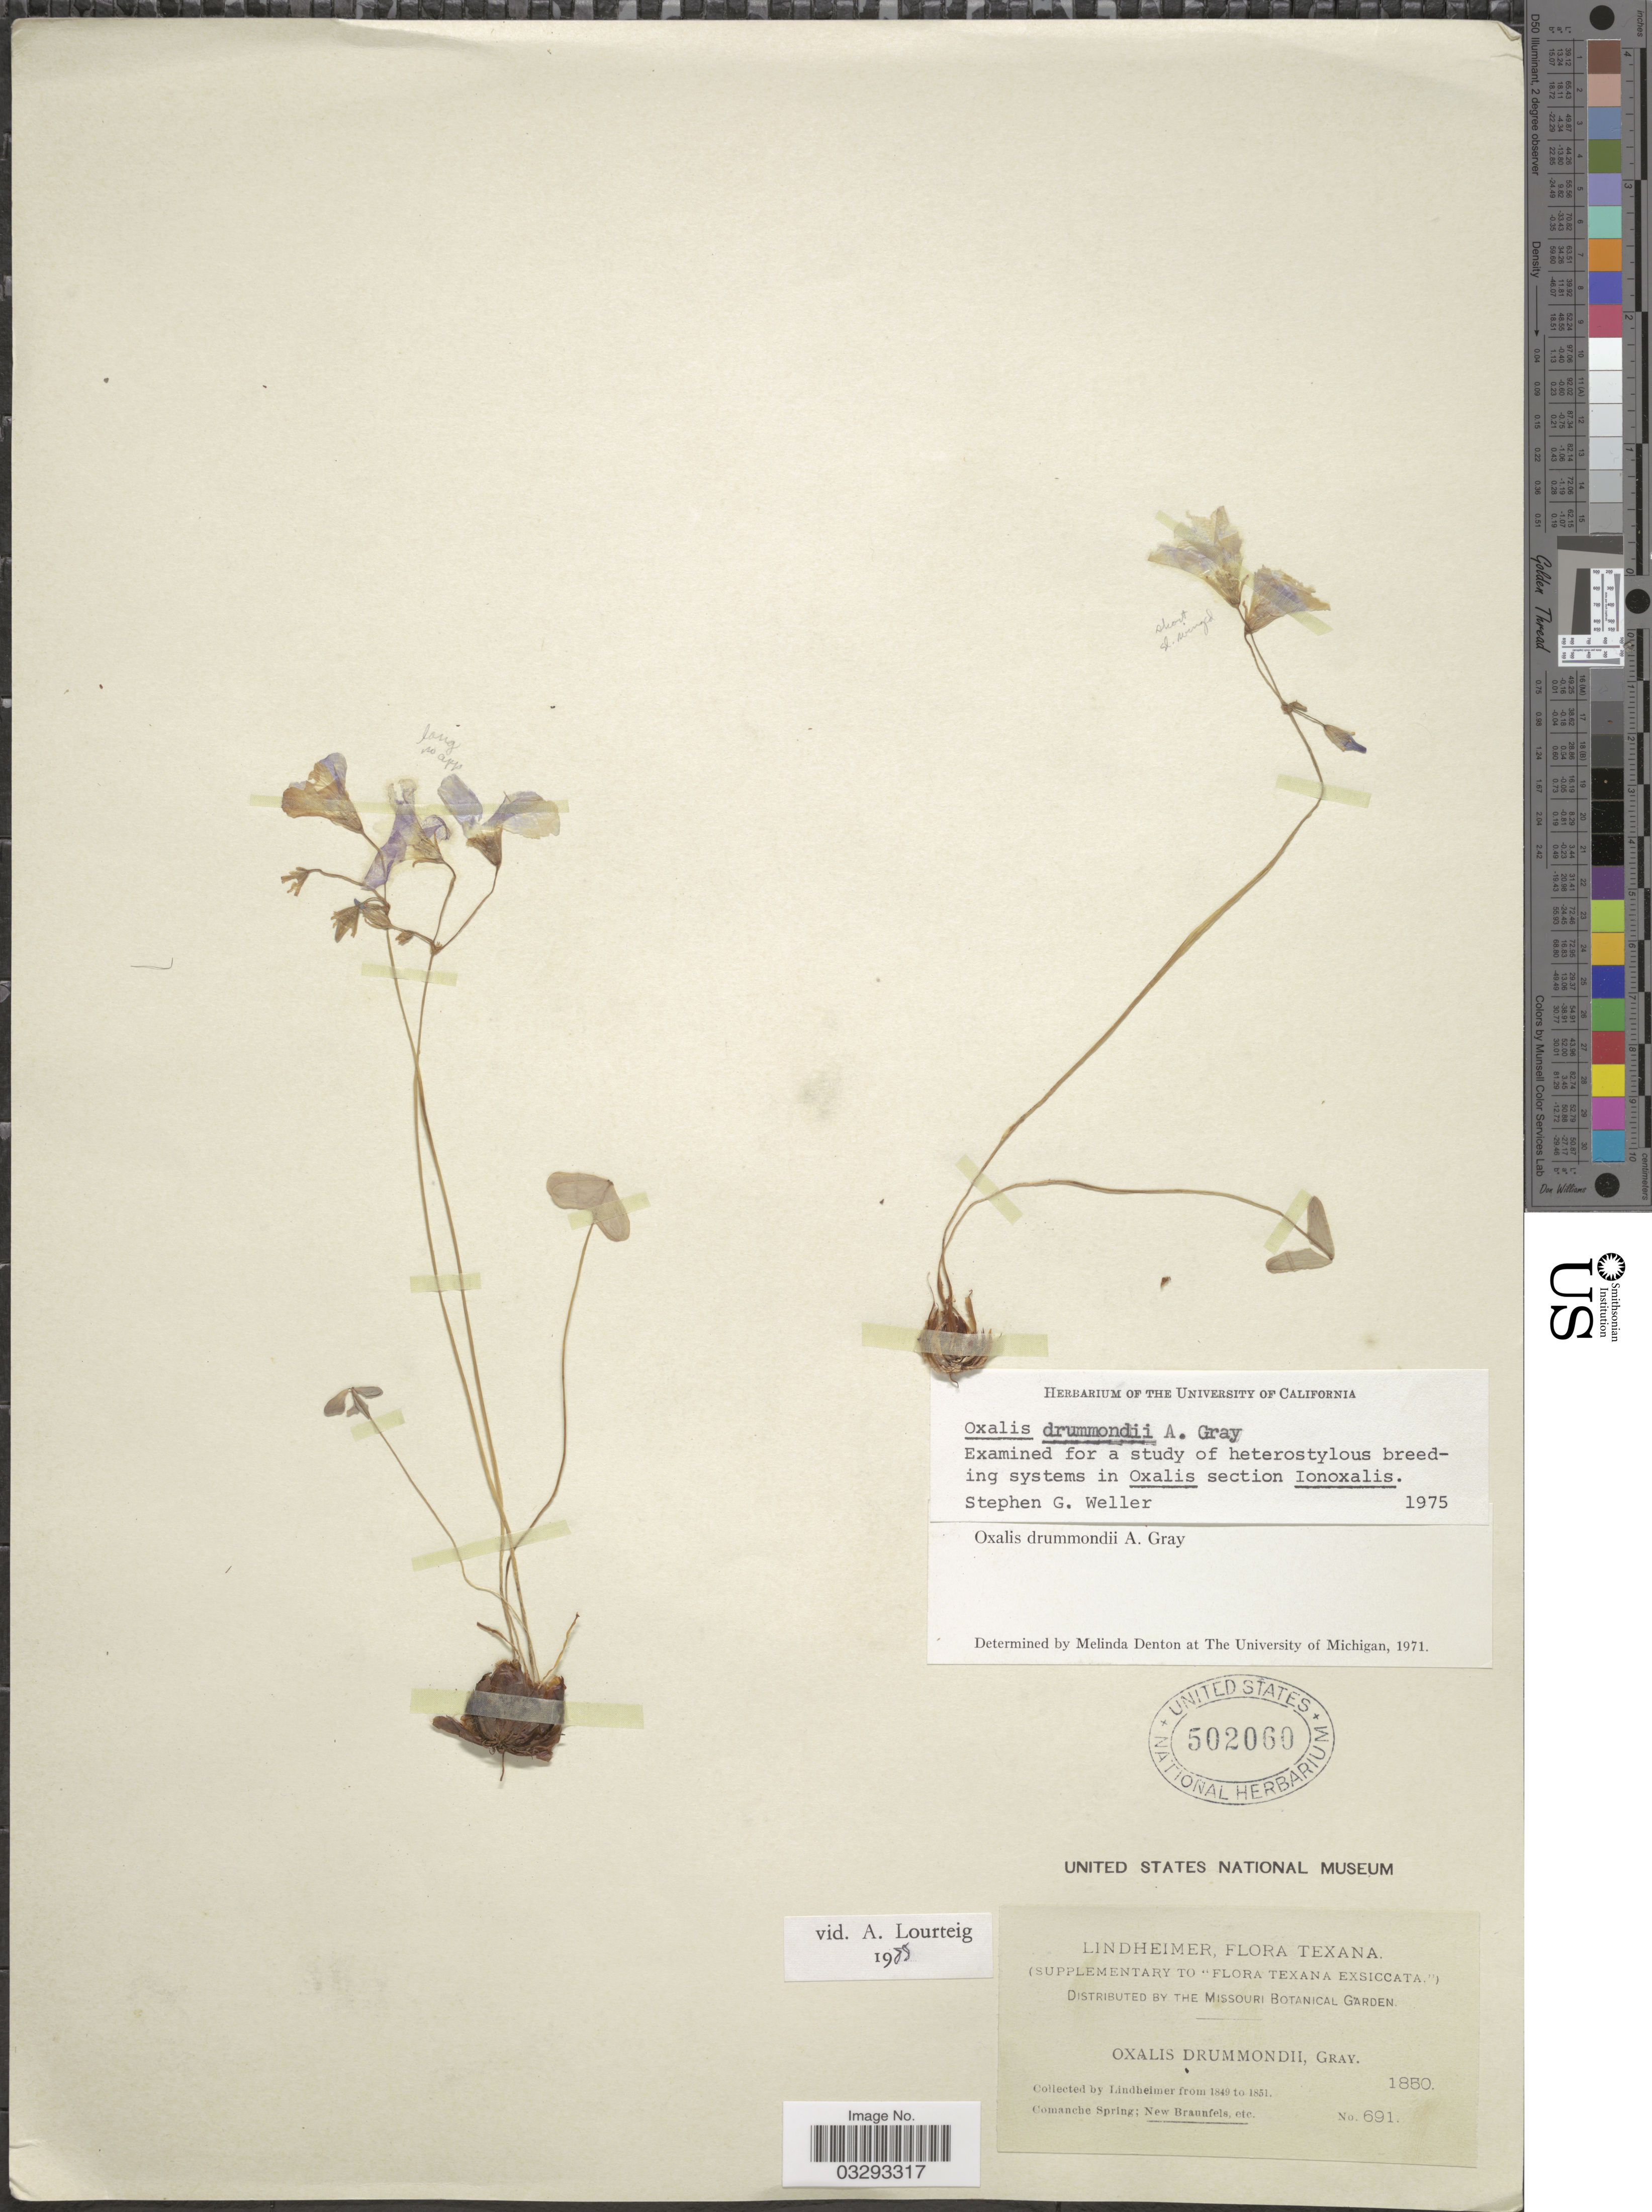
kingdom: Plantae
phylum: Tracheophyta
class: Magnoliopsida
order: Oxalidales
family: Oxalidaceae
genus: Oxalis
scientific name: Oxalis drummondii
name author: A. Gray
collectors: -. Lindheimer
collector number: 691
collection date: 1850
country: United States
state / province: Texas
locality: Comanche Spring; New Braunfels, etc.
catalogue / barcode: US 502060